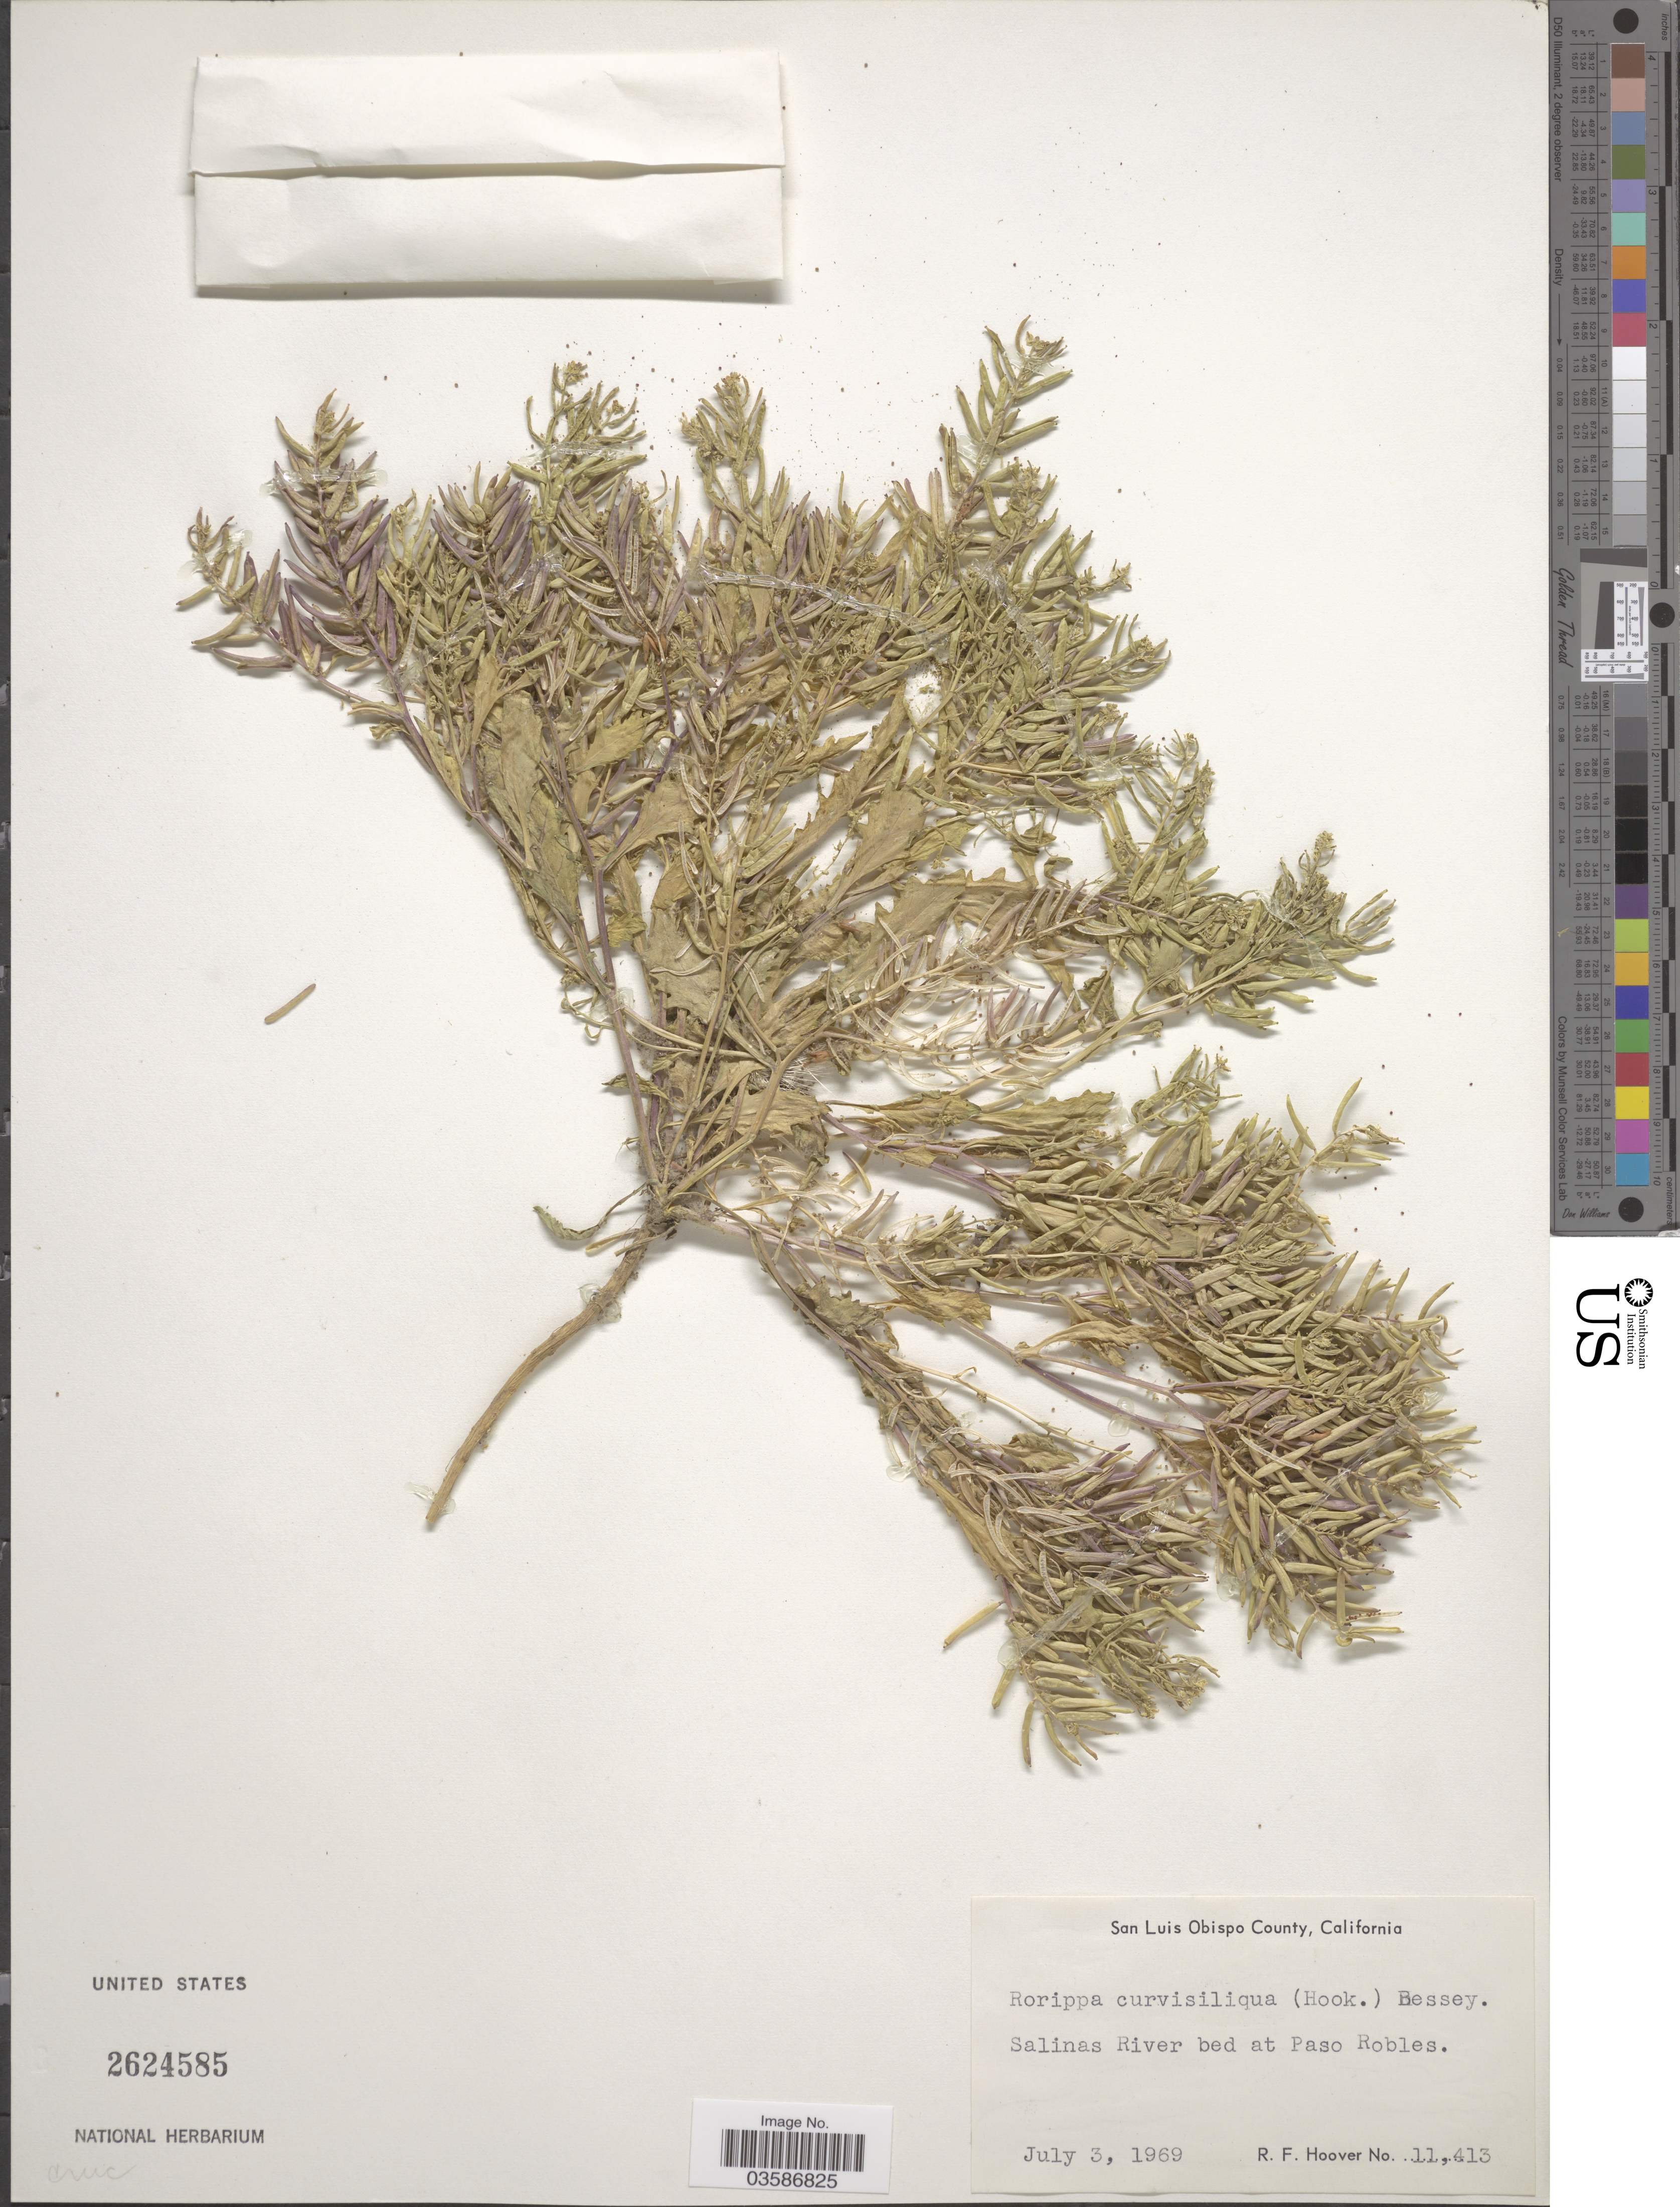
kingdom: Plantae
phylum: Tracheophyta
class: Magnoliopsida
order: Brassicales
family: Brassicaceae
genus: Rorippa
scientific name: Rorippa curvisiliqua var. curvisiliqua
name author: (Hook.) Bessey ex Britton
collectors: R. F. Hoover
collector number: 11413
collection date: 1969-07-03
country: United States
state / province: California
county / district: San Luis Obispo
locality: San Luis Obispo County. Salinas River bed at Paso Robles.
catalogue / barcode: US 2624585